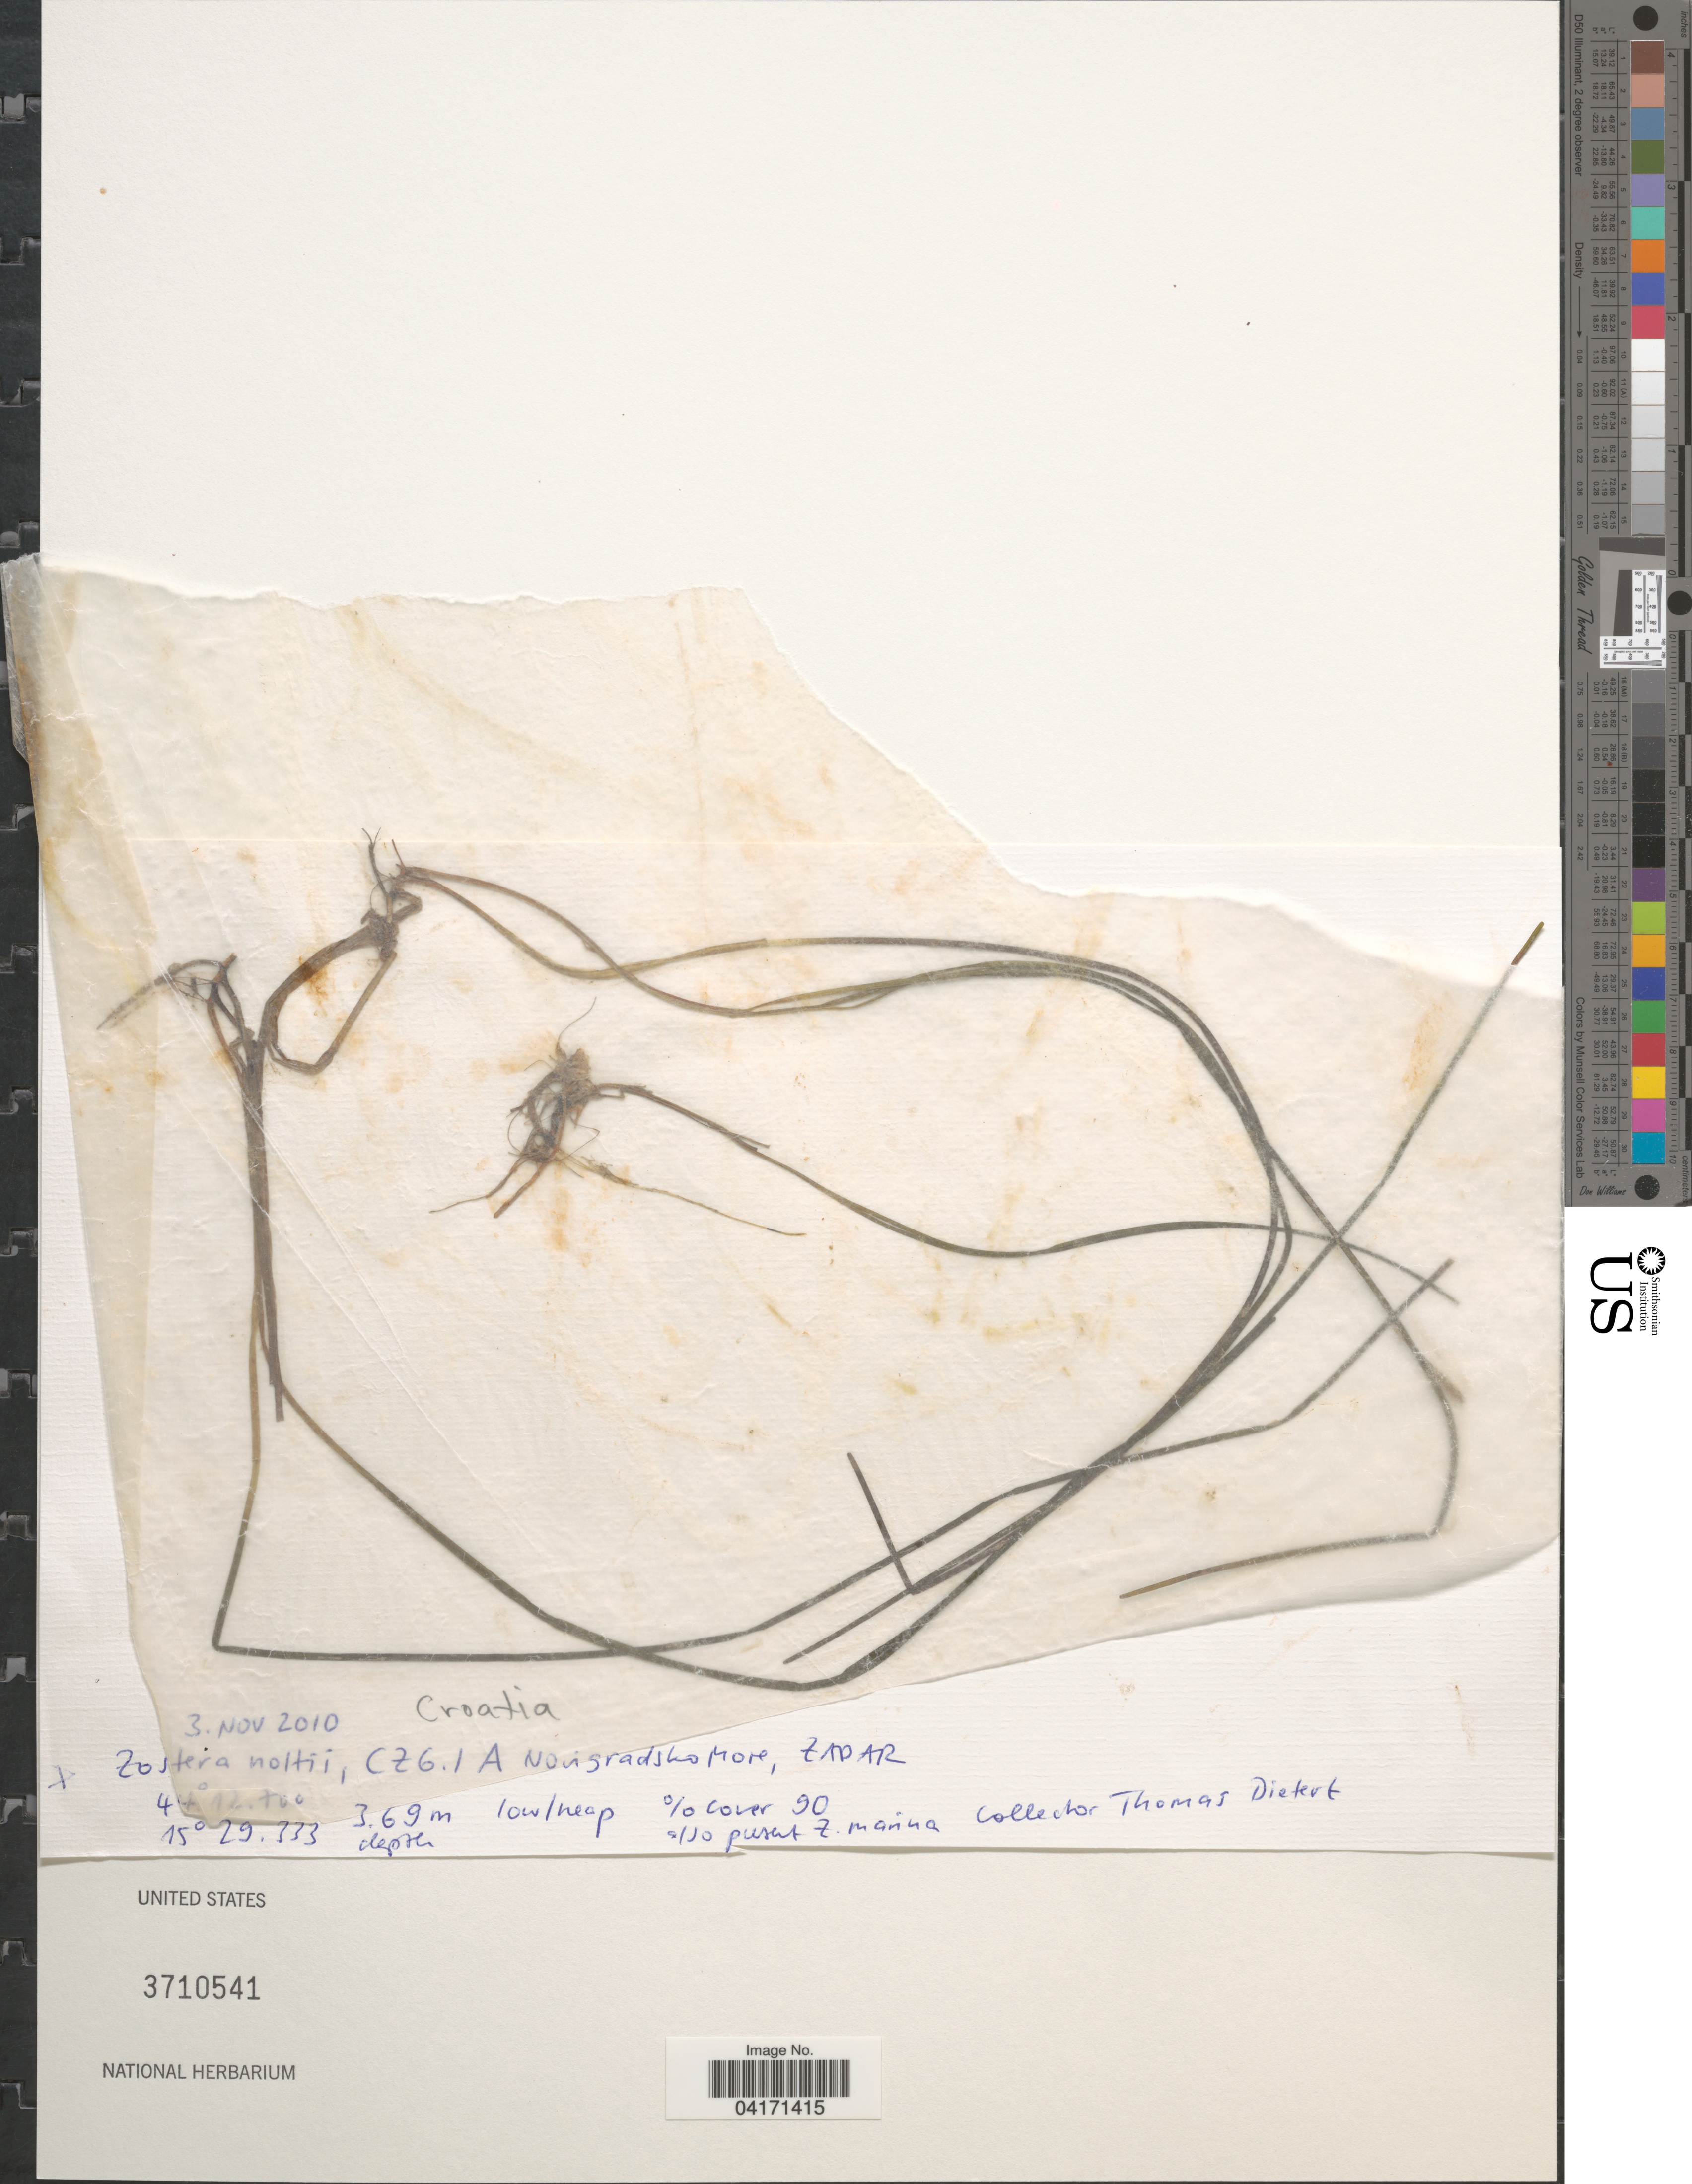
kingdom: Plantae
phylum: Tracheophyta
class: Liliopsida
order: Alismatales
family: Zosteraceae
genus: Zostera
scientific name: Zostera noltii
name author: Hornem.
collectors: T. Dietert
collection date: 2010-11-03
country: Croatia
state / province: Zadar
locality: CZ6.1 A Novidgradsko More.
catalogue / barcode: US 3710541